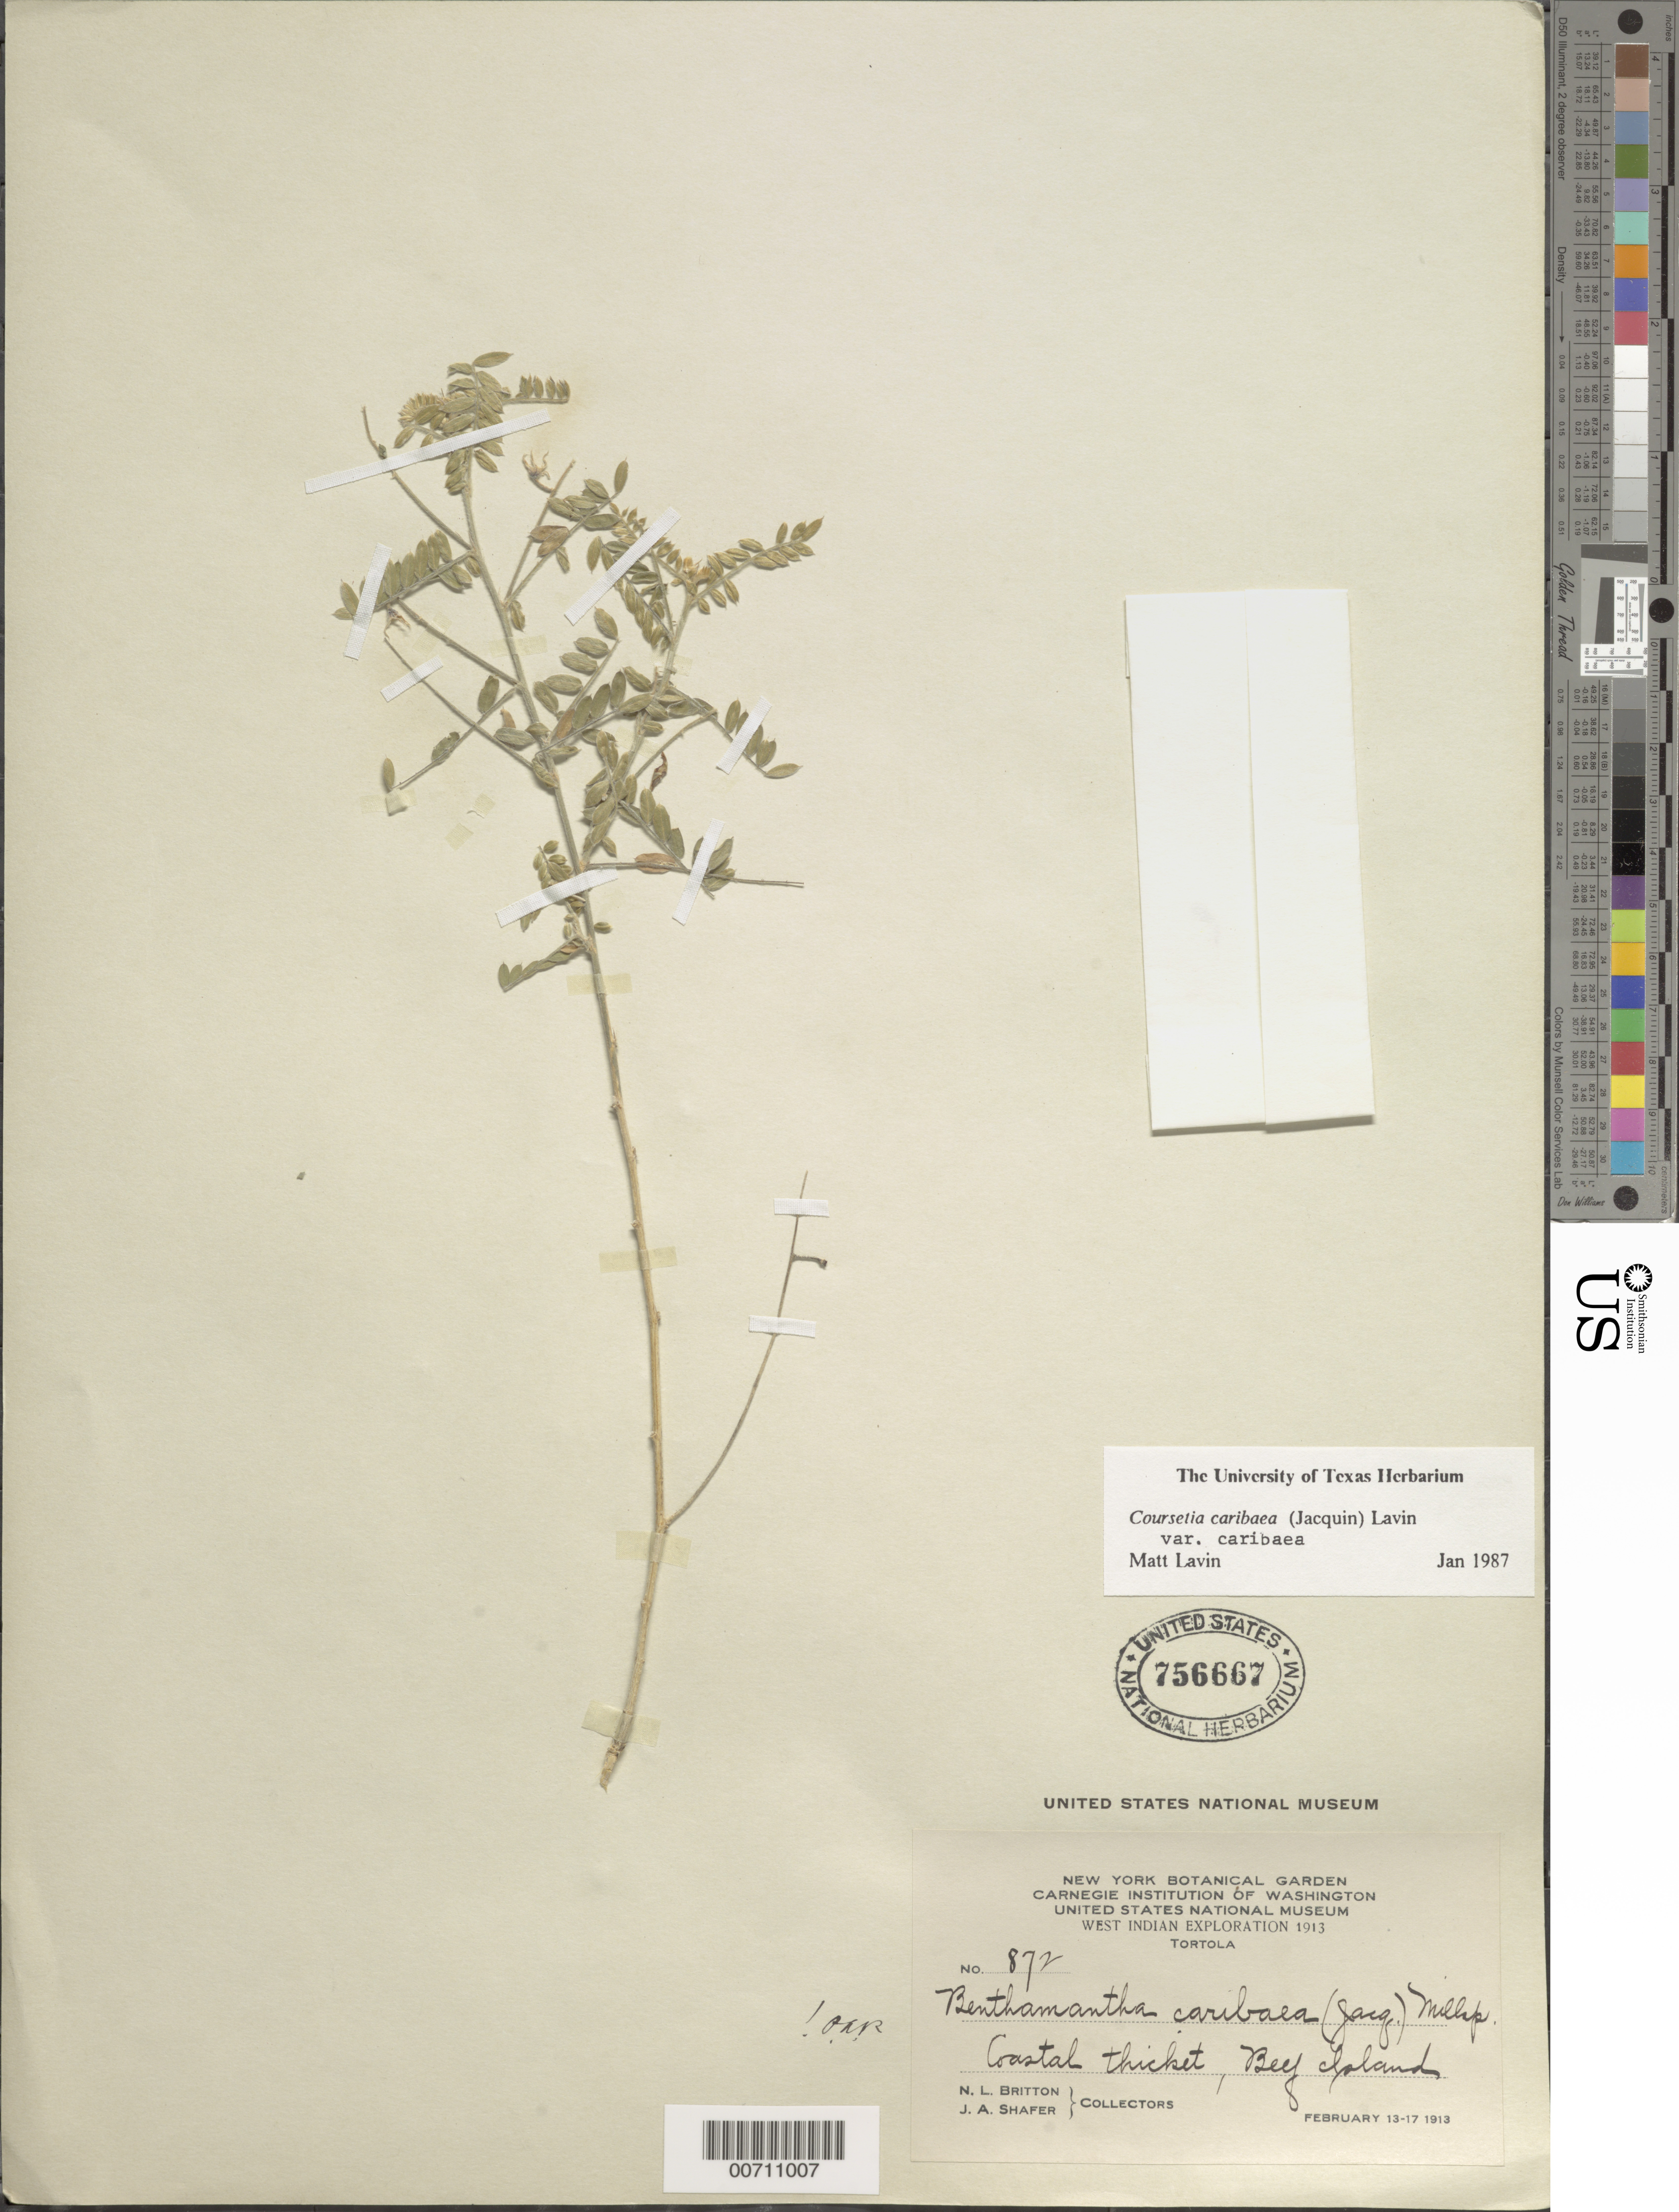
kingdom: Plantae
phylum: Tracheophyta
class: Magnoliopsida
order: Fabales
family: Fabaceae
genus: Coursetia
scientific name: Coursetia caribaea var. caribaea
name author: (Jacq.) Lavin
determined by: Lavin, M.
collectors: N. Britton & J. A. Shafer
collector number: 872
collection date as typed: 13 Feb 1913 to 17 Feb 1913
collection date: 1913-02-13/1913-02-17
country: British Virgin Islands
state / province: Tortola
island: Beef Island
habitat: Coastal thicket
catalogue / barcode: US 756667